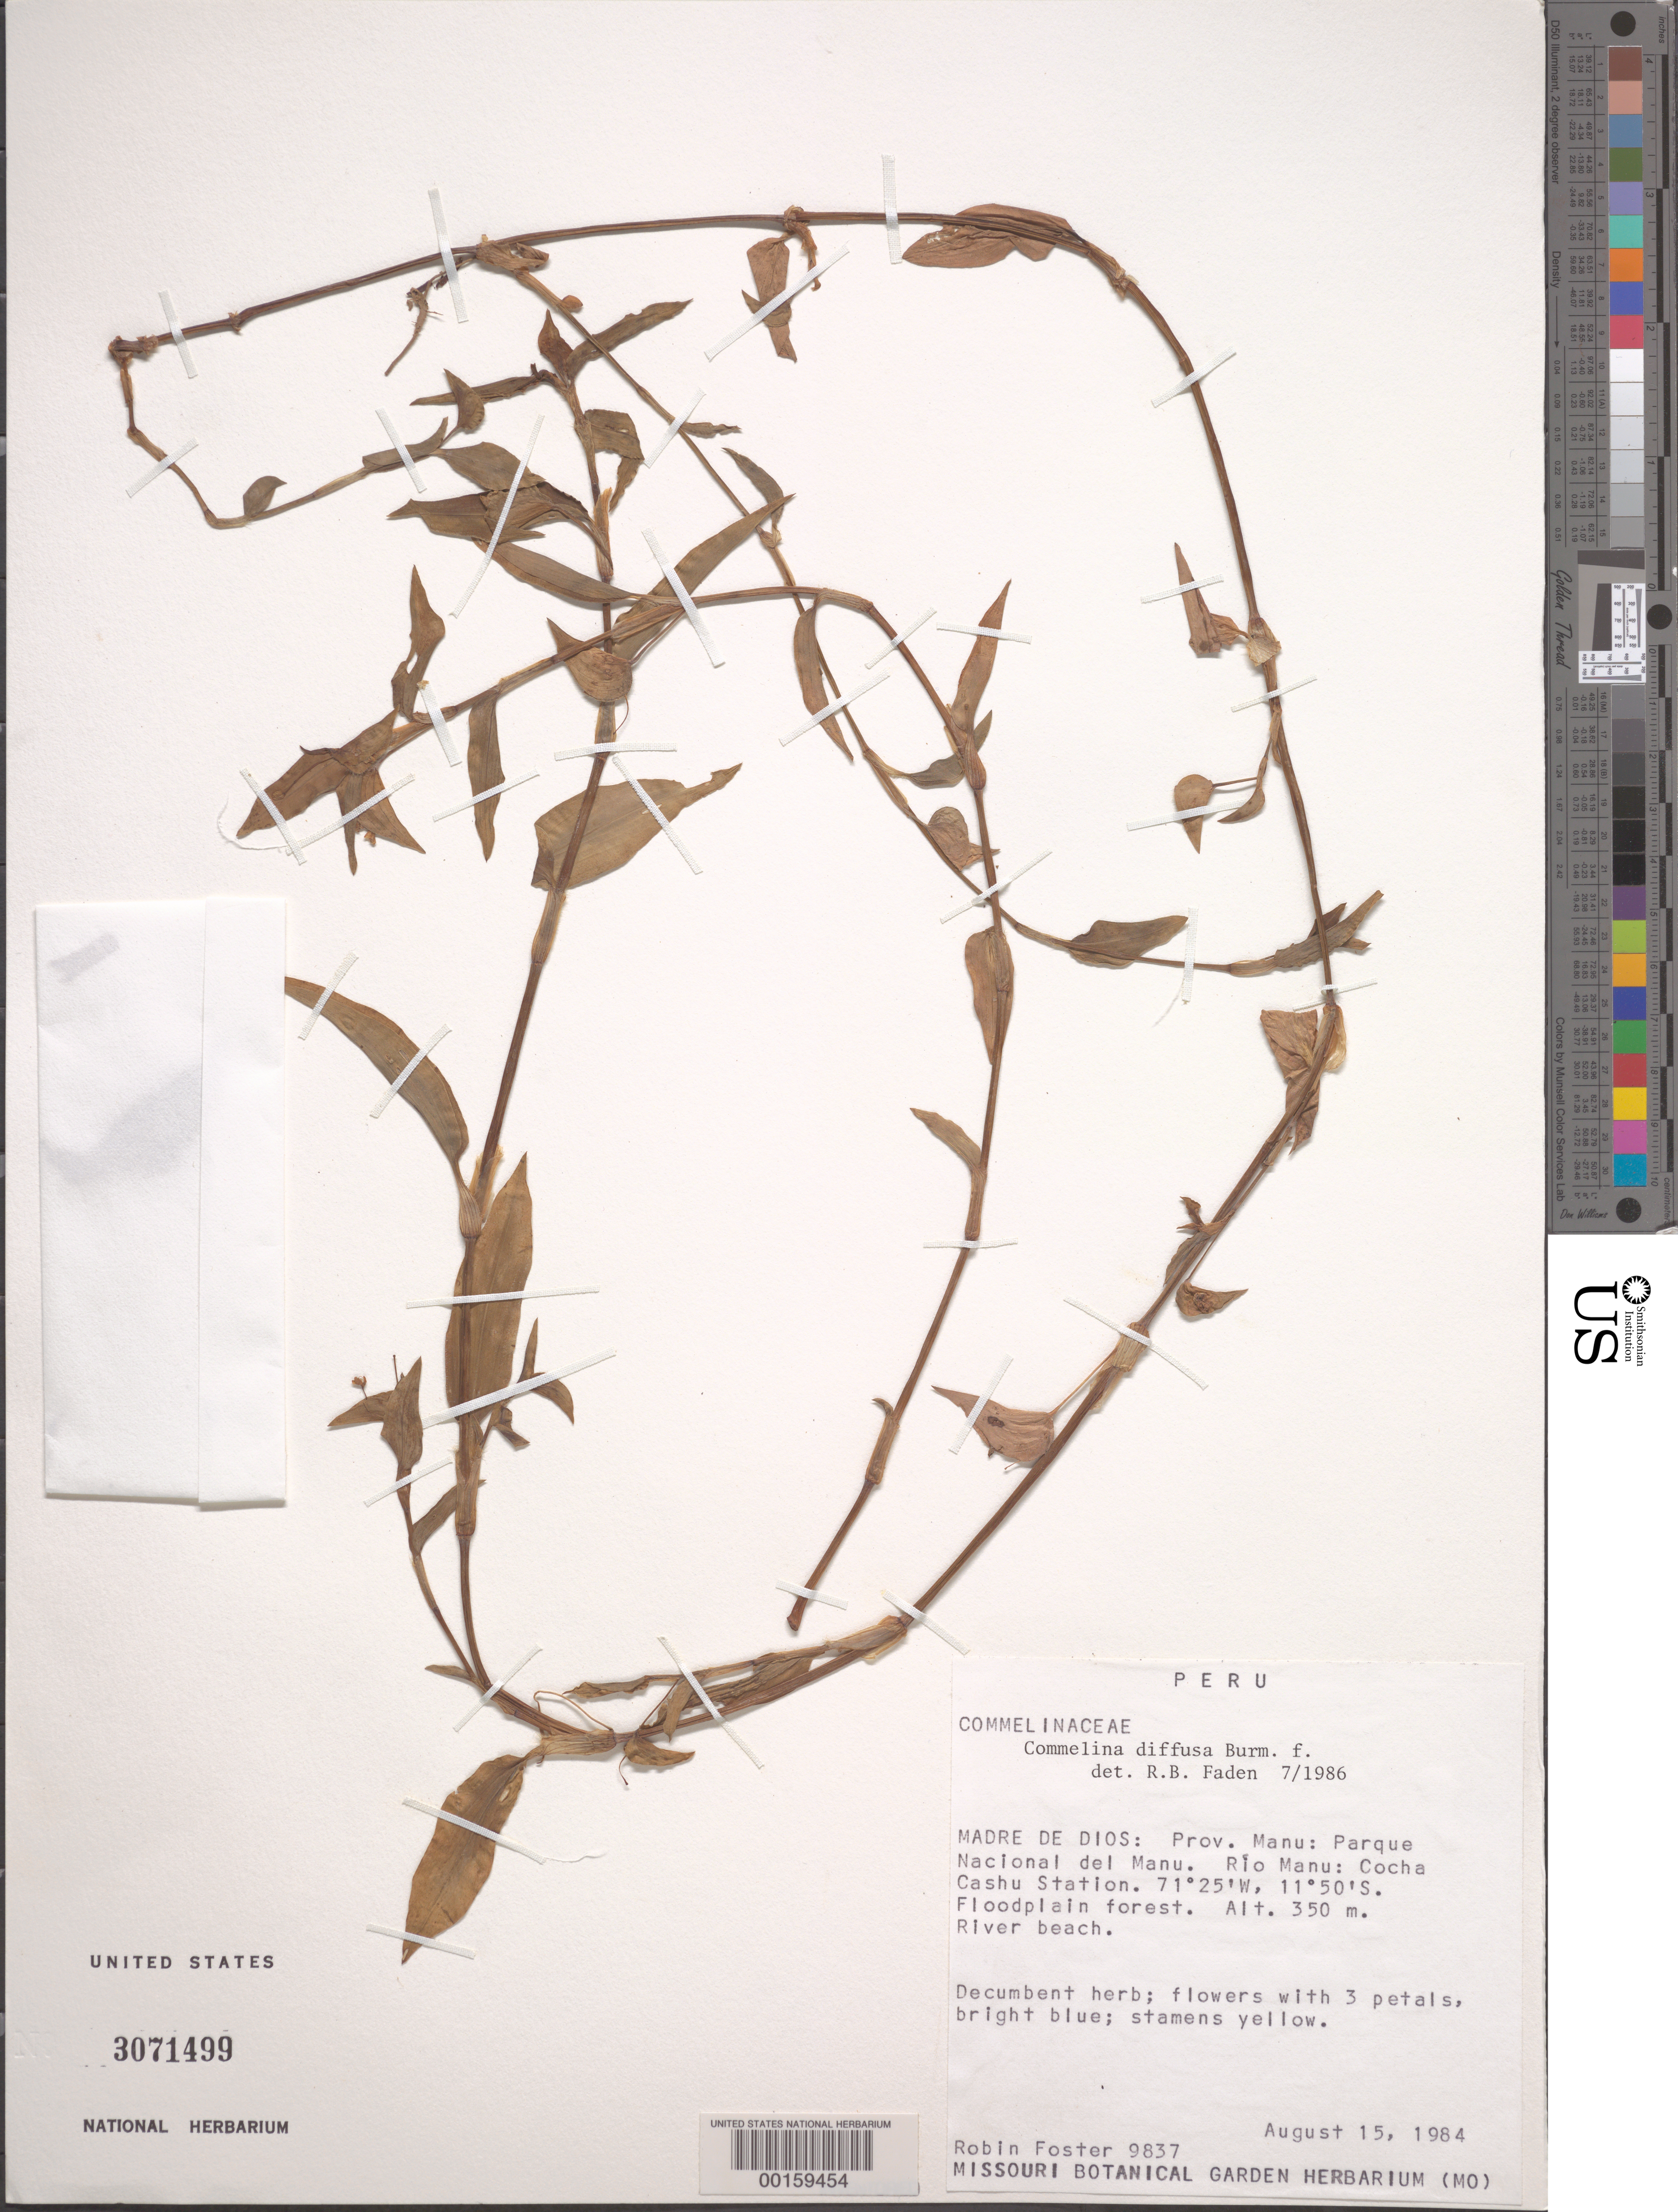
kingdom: Plantae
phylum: Tracheophyta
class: Liliopsida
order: Commelinales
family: Commelinaceae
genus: Commelina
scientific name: Commelina diffusa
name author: Burm. f.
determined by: Faden, Robert B., (US), Smithsonian Institution - National Museum of Natural History (UNITED STATES)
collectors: R. Foster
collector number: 9837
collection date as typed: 15 Aug 1984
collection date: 1984-08-15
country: Peru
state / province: Madre de Dios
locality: Manu: parque nacional del manu, rio manu: cocha cashu station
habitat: Floodplain forest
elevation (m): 350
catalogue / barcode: US 3071499